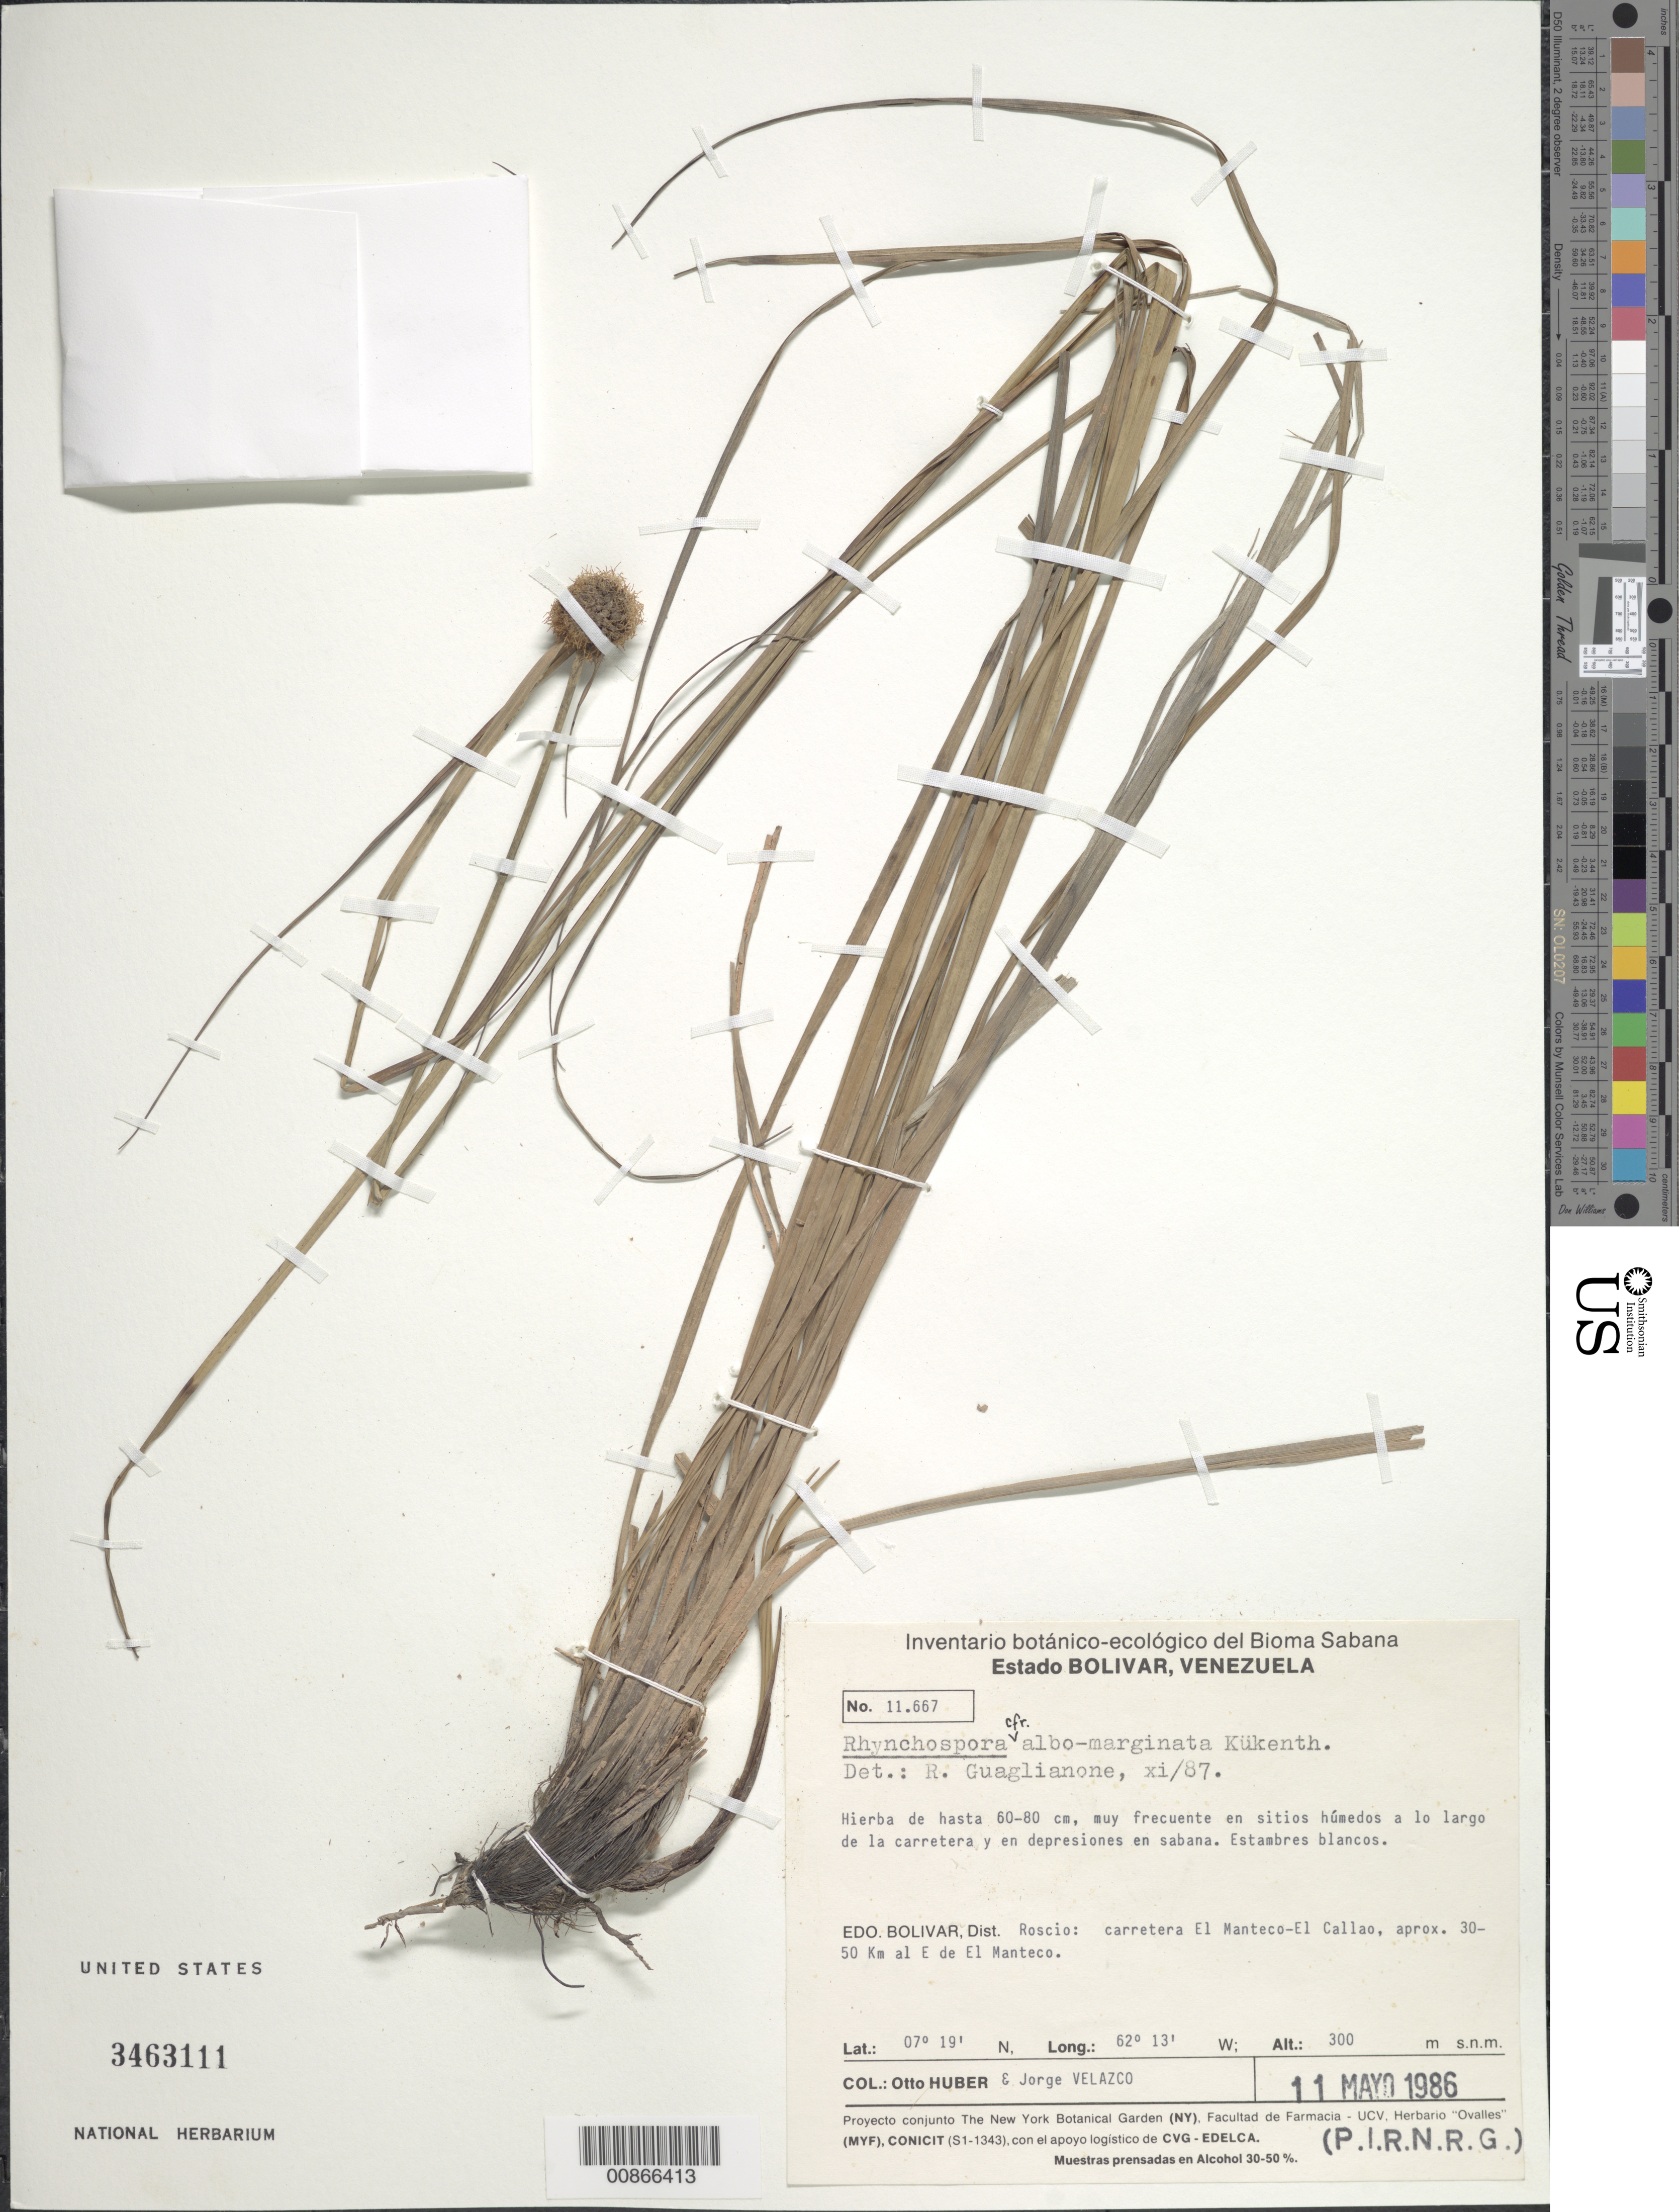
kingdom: Plantae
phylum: Tracheophyta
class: Liliopsida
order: Poales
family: Cyperaceae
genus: Rhynchospora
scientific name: Rhynchospora albomarginata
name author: Kük.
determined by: Guaglianone, E. R.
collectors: O. Huber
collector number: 11667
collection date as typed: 11-May-86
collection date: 1986-05-11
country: Venezuela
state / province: Bolívar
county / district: Roscio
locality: El Manteco-El Callao carretera, 30-50 km E de El Manteco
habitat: Sitios humedos a lo largo de la carretera y en depresiones en sabana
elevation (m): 300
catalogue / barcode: US 3463111